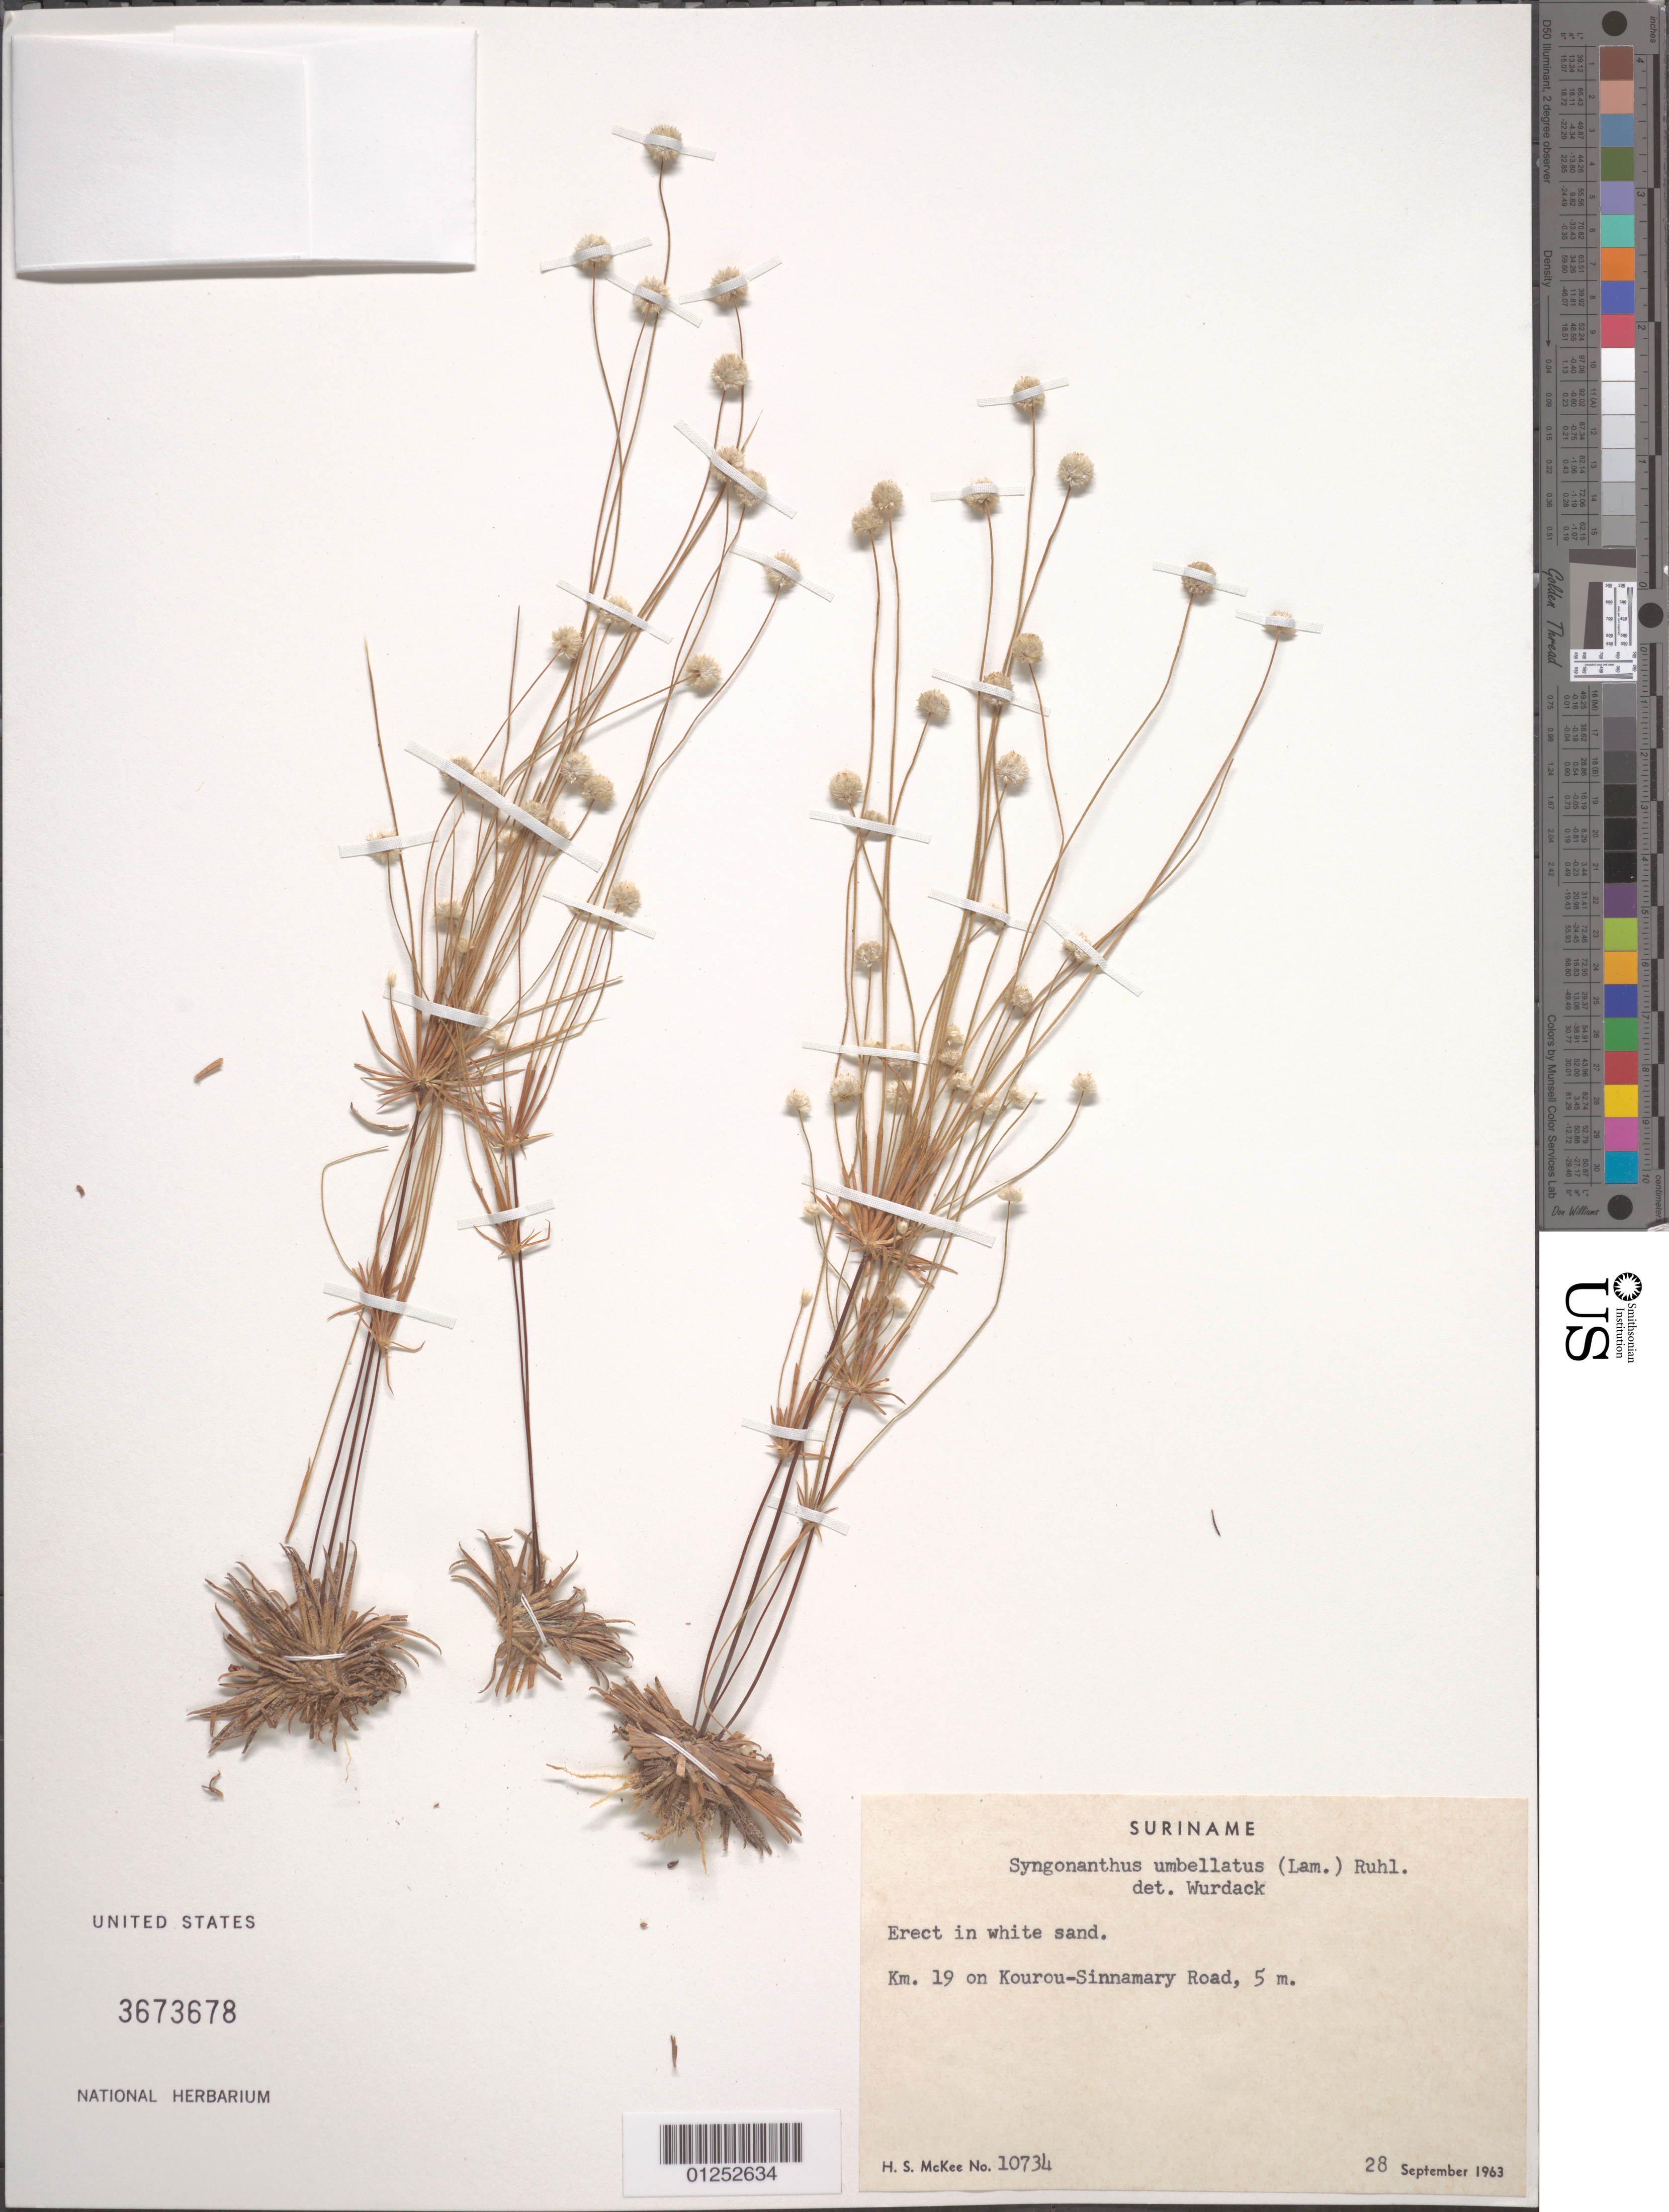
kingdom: Plantae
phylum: Tracheophyta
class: Liliopsida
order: Poales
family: Eriocaulaceae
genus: Syngonanthus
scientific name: Syngonanthus umbellatus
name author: (Lam.) Ruhland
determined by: Wurdack, John J., (US), US (UNITED STATES)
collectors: H. S. McKee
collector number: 10734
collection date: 1963-09-28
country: Suriname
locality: Km. 19 on Kourou-Sinnamary Road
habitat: White sand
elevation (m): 5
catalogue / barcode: US 3673678